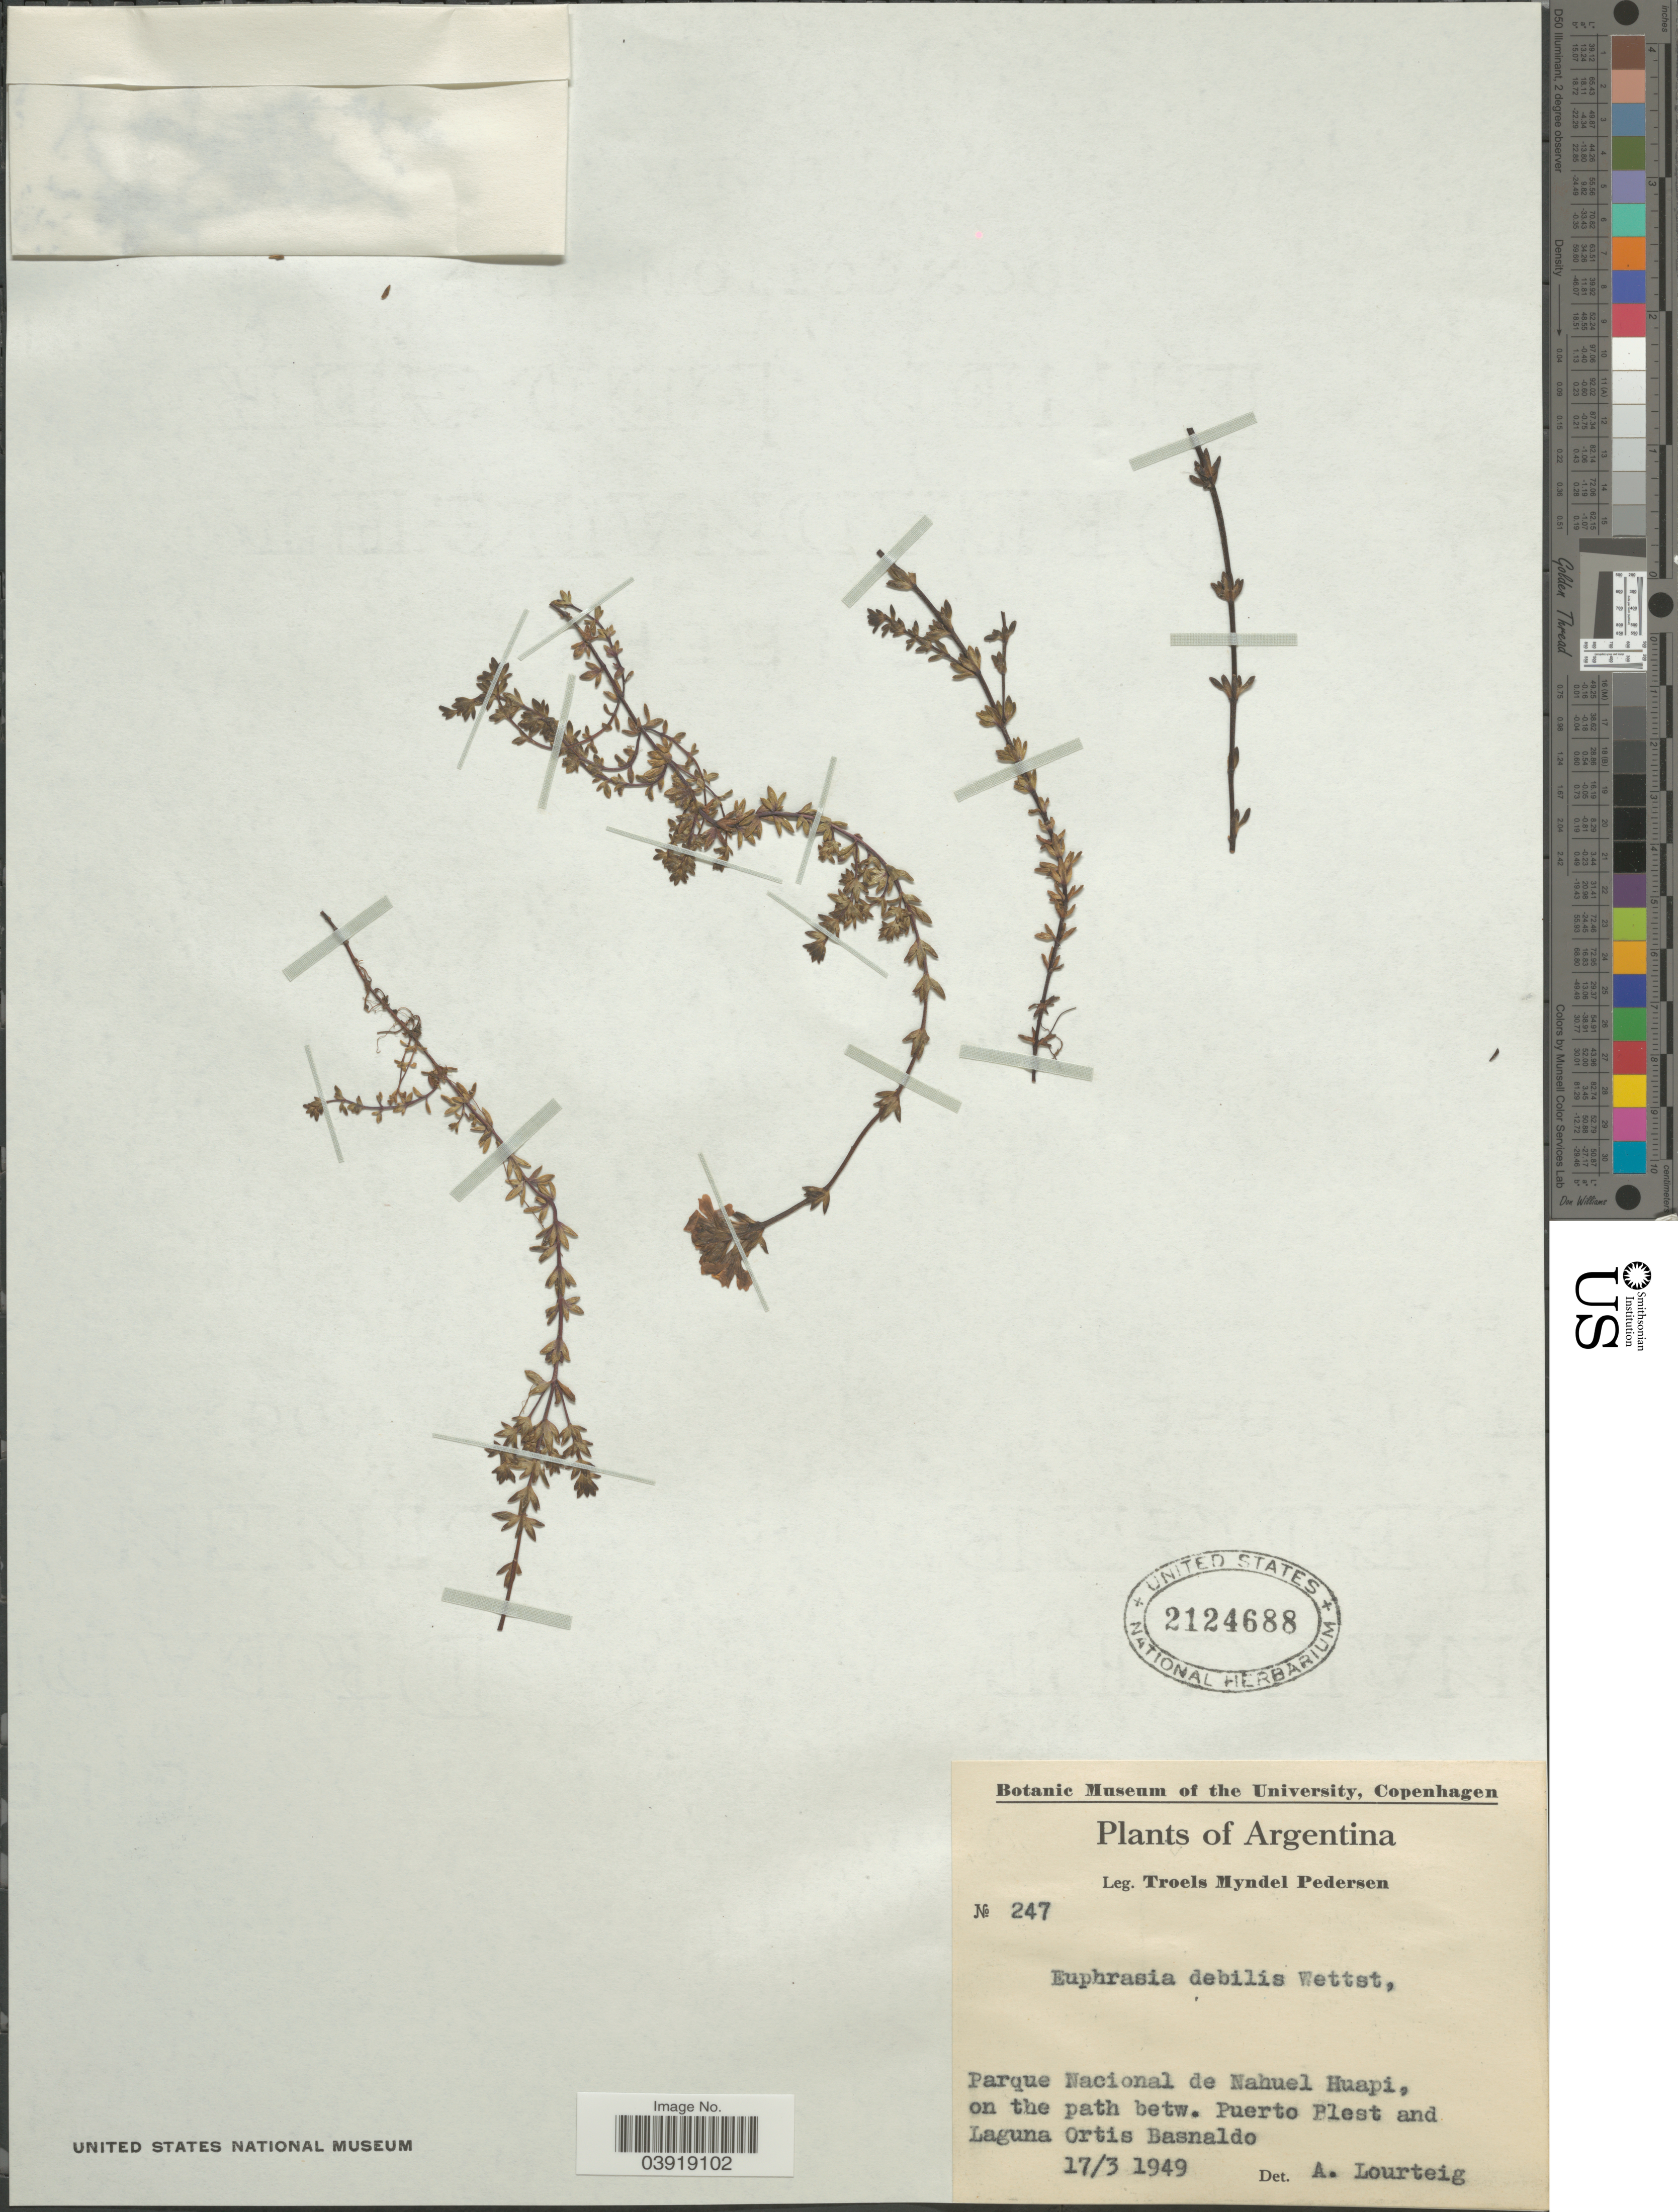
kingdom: Plantae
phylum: Tracheophyta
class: Magnoliopsida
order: Lamiales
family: Orobanchaceae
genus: Euphrasia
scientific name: Euphrasia debilis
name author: Wettst.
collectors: T. Pederson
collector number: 247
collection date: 1949-03-17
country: Argentina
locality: Parque Nacional de Nahuel Huapi, on the path betw. Puerto Plest and Laguna Ortis Basnaldo.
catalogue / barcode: US 2124688